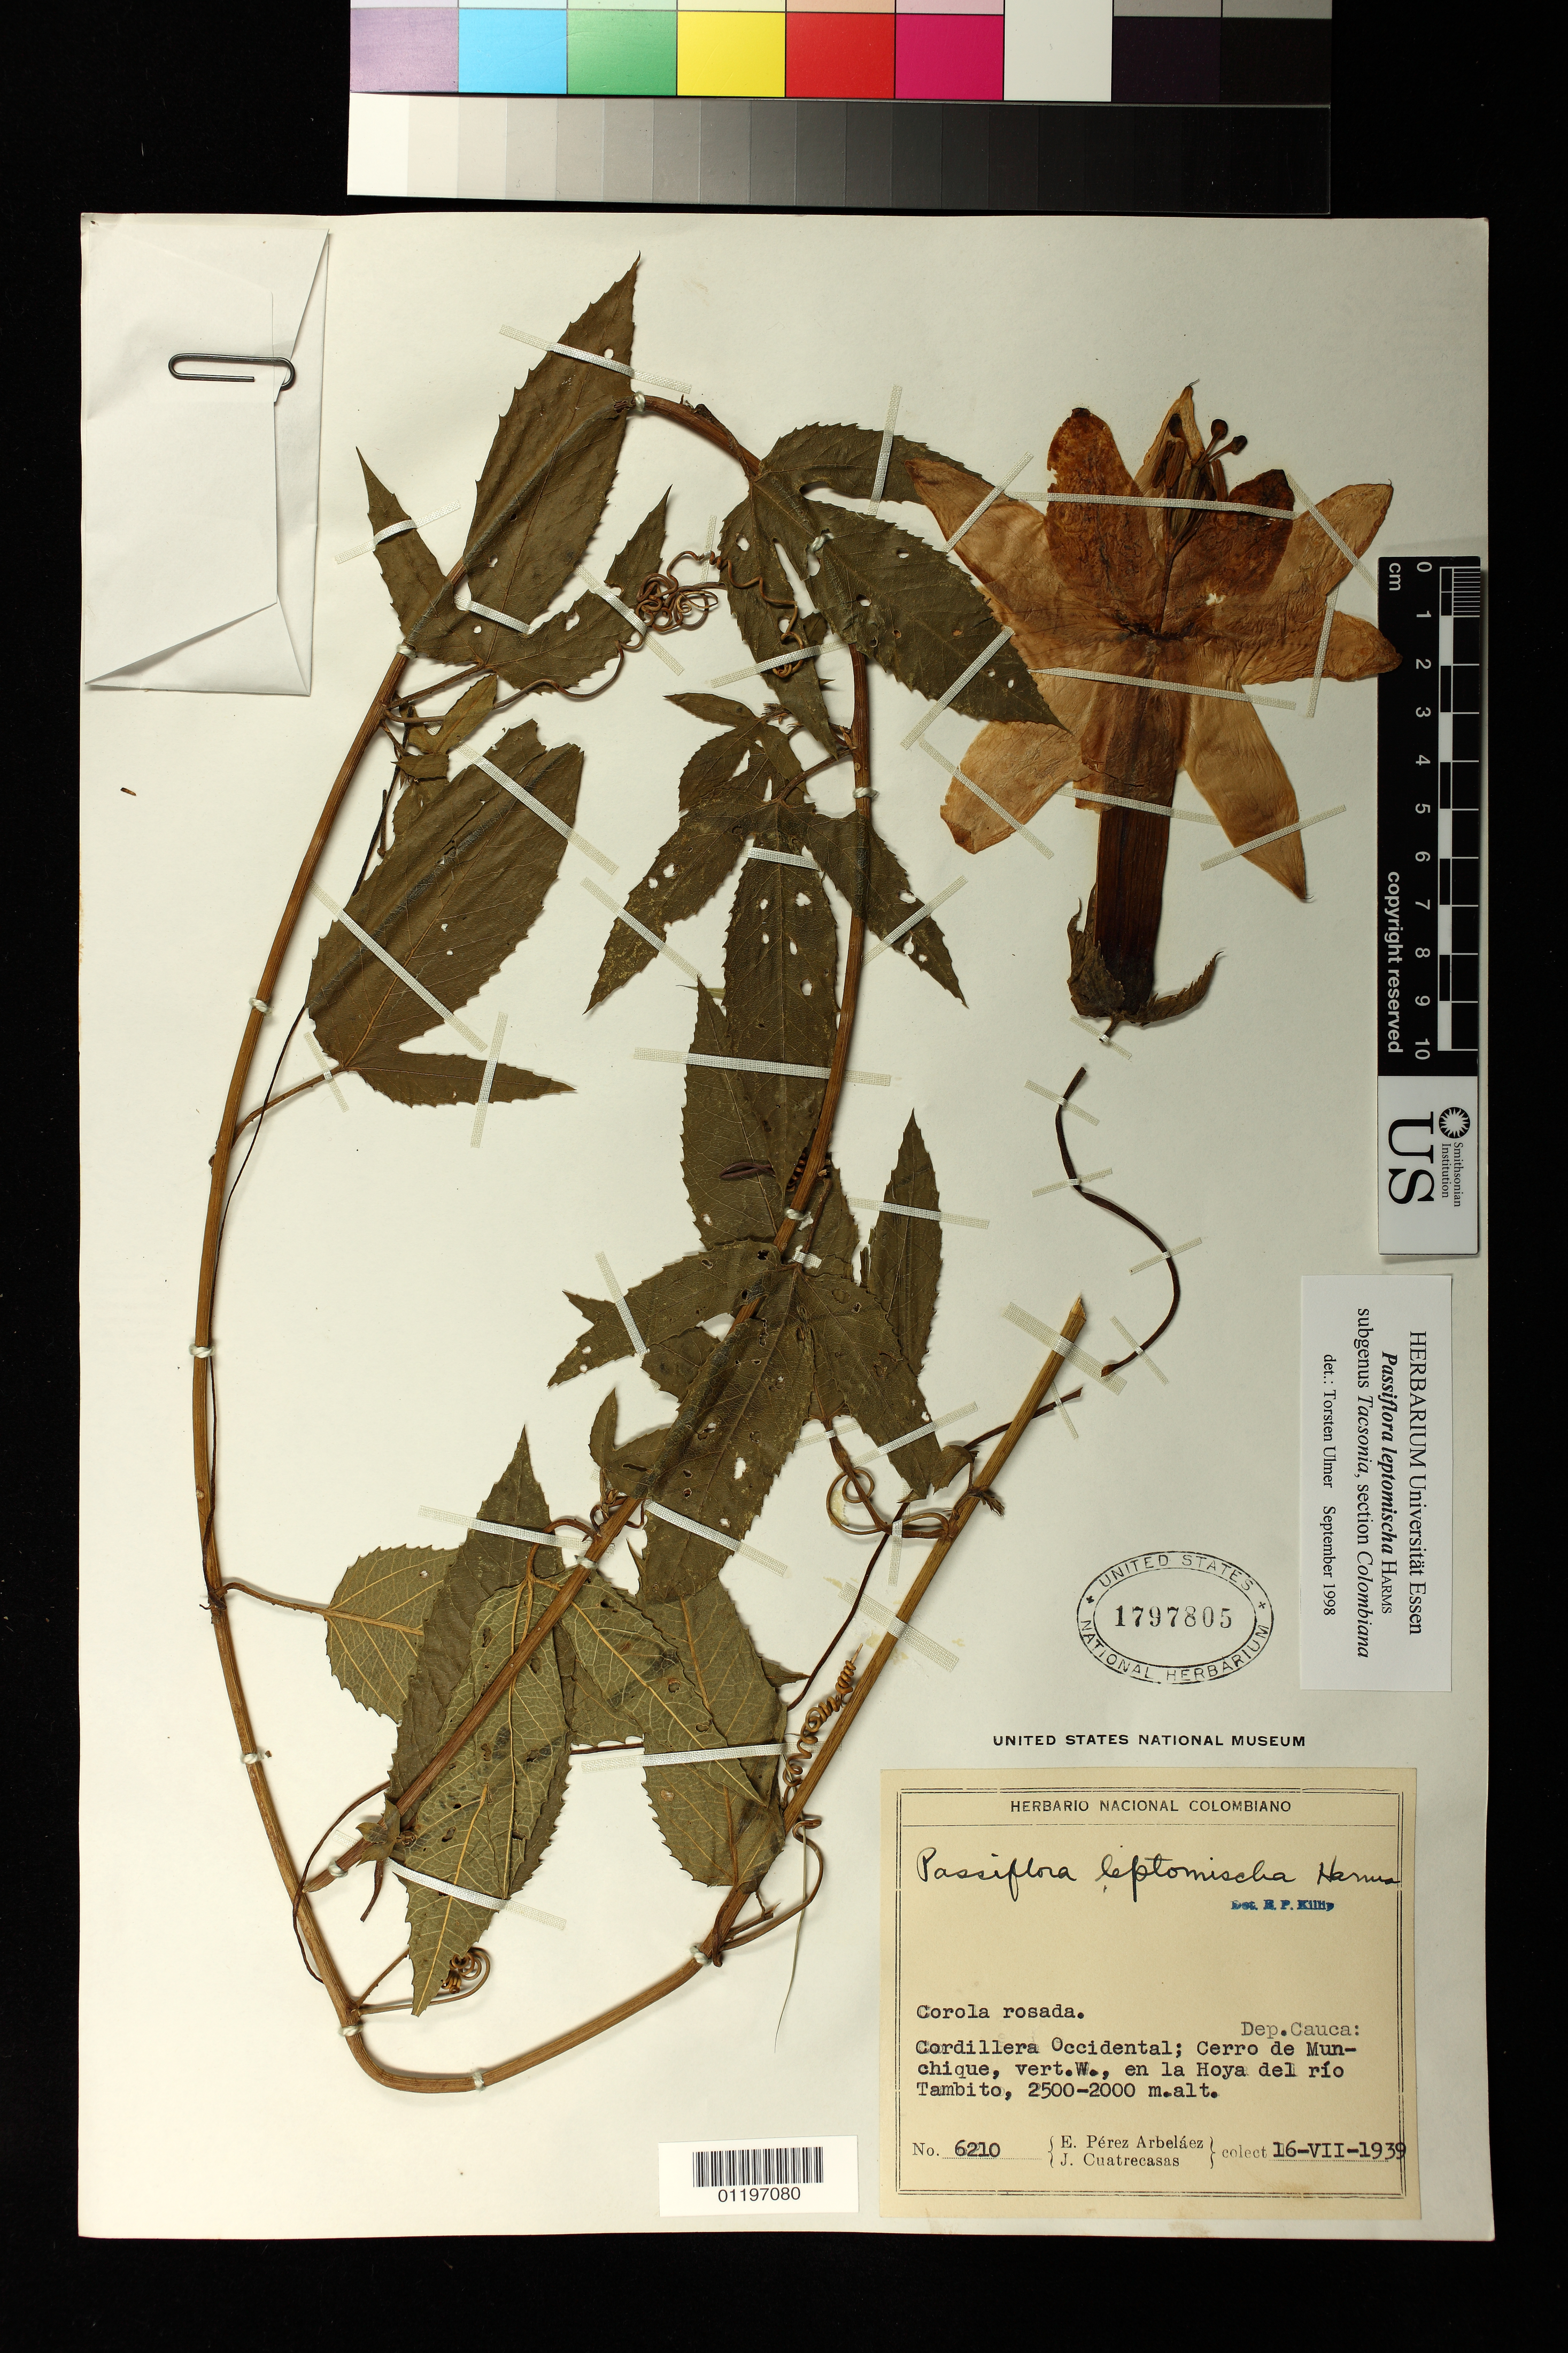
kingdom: Plantae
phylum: Tracheophyta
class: Magnoliopsida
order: Malpighiales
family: Passifloraceae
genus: Passiflora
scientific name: Passiflora leptomischa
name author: Harms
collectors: E. Pérez Arbeláez & J. Cuatrecasas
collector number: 6210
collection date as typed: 16 Jul 1939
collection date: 1939-07-16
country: Colombia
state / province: Cauca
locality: Cordillera Occidental: Cerro de Munchique, vert. W., en la Hoya del río Tambito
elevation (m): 2000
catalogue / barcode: US 1797805